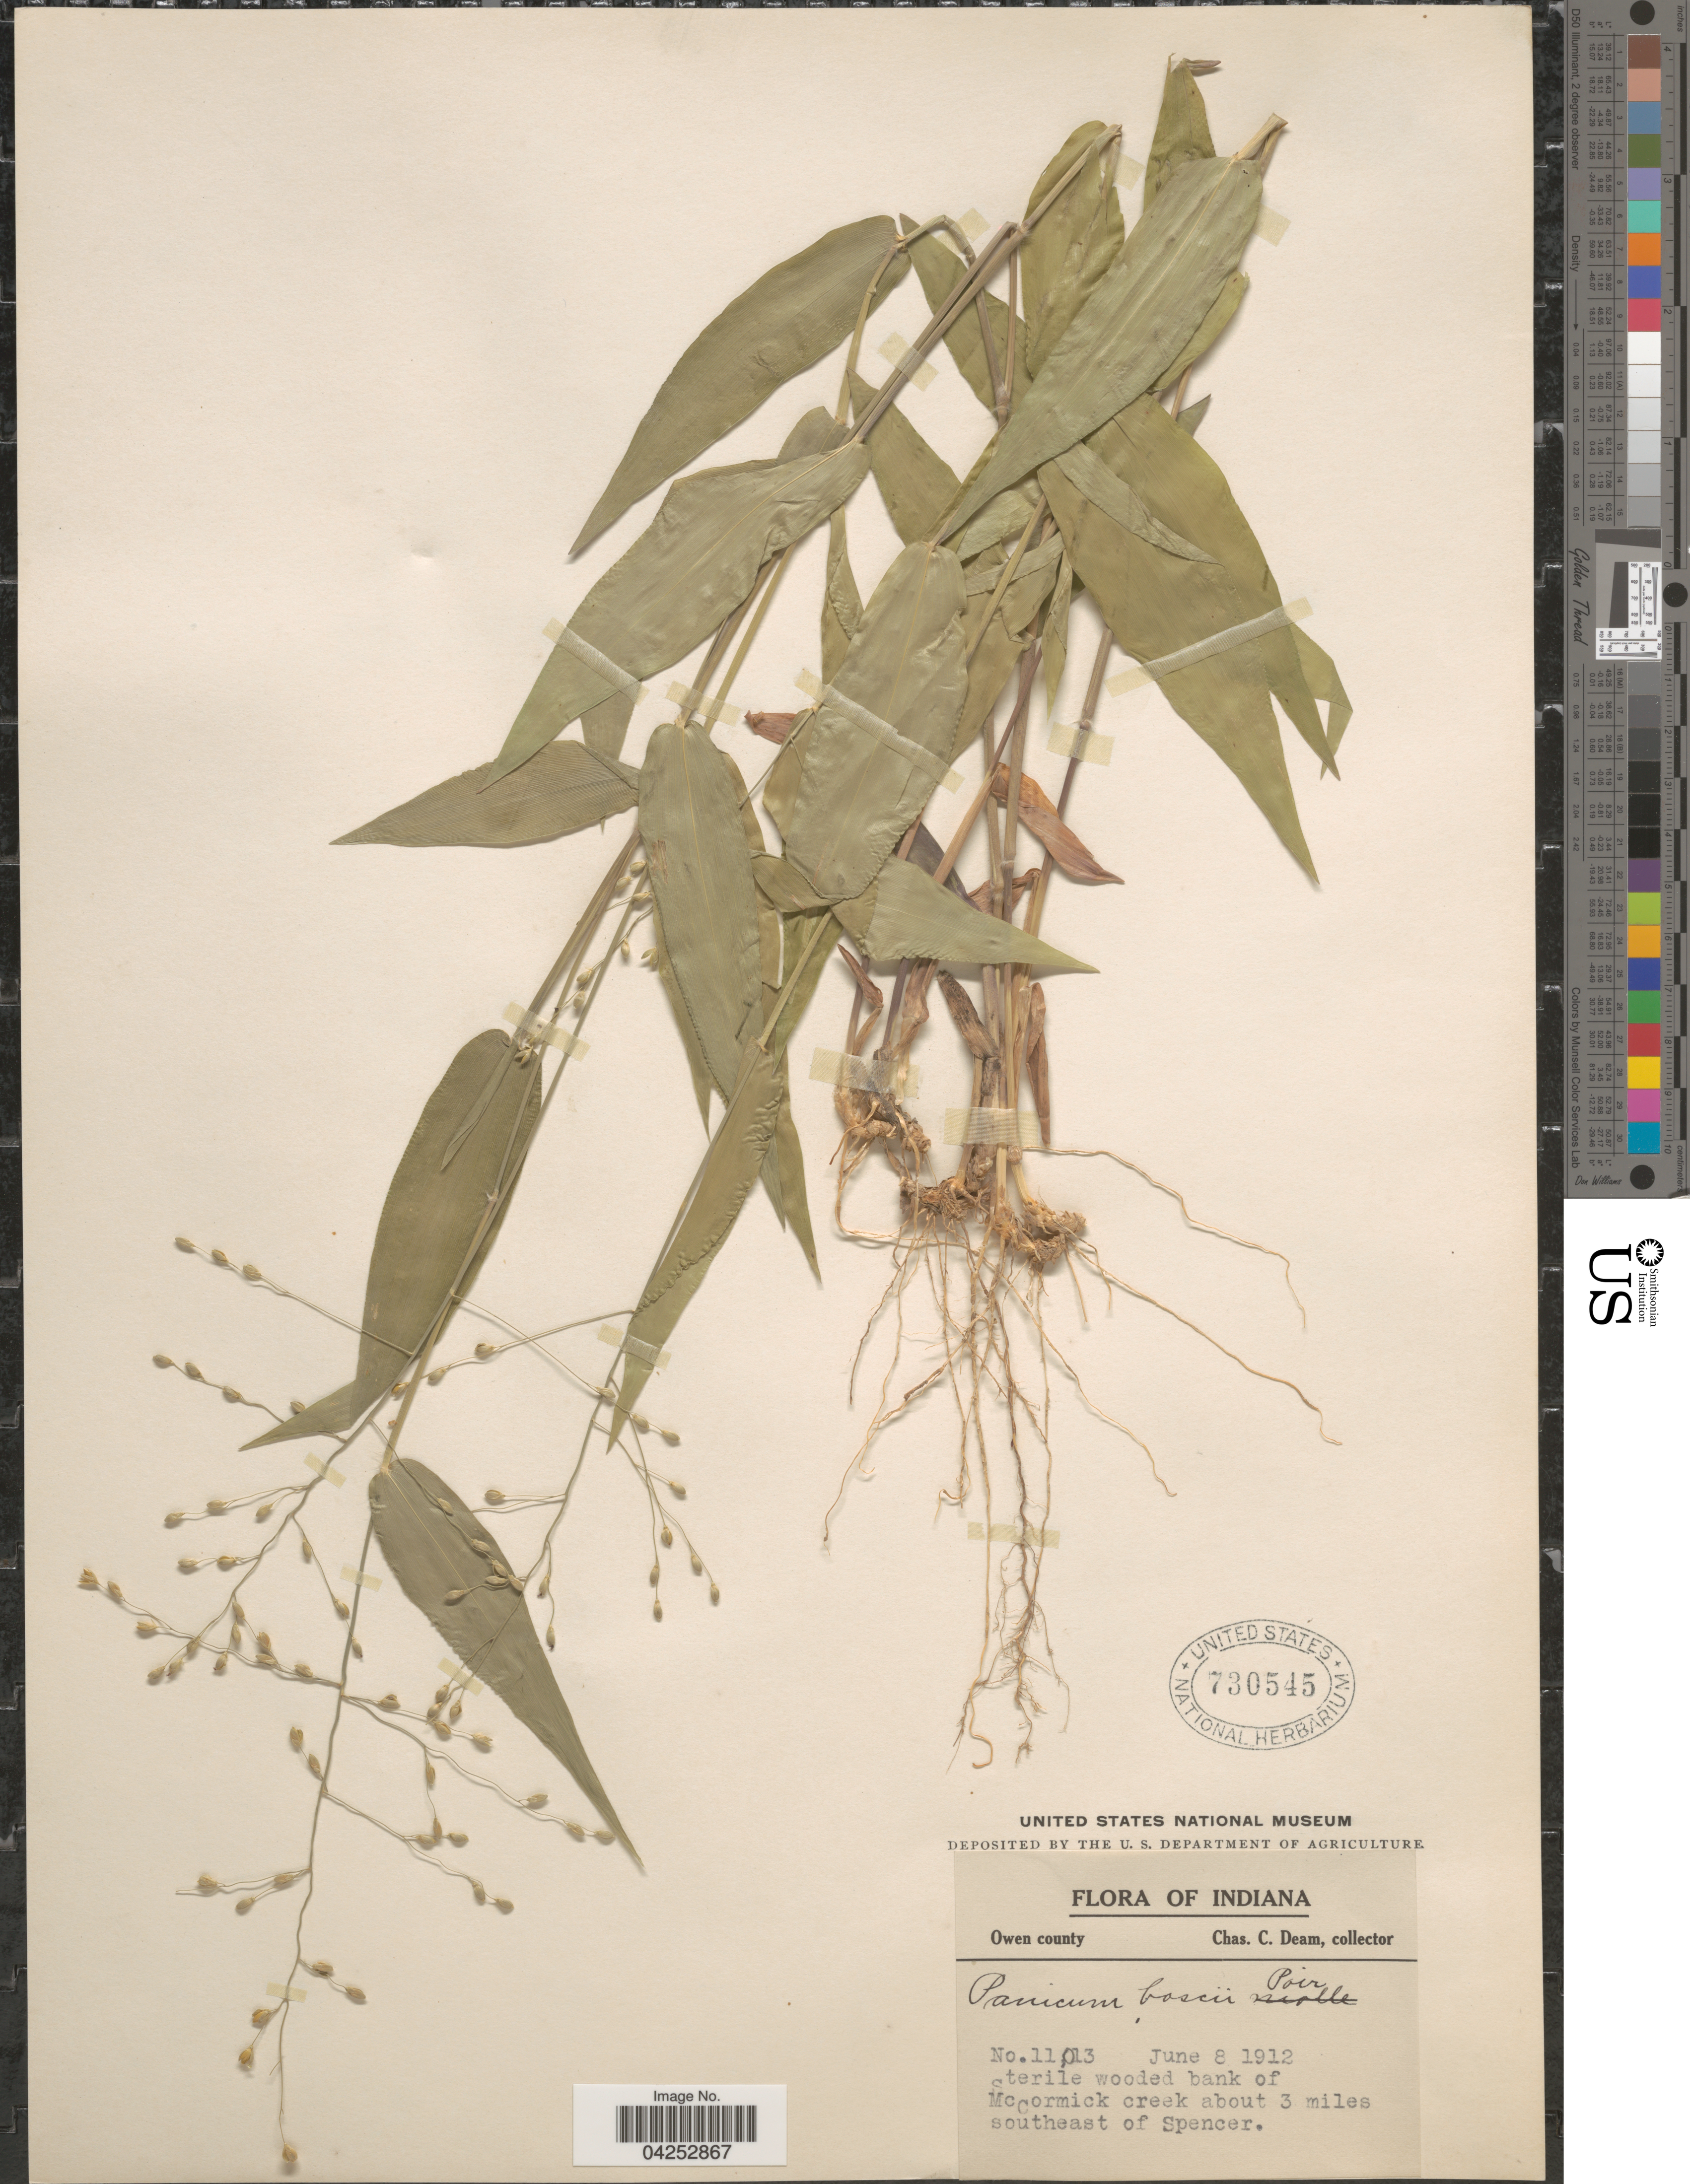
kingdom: Plantae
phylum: Tracheophyta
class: Liliopsida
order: Poales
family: Poaceae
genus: Dichanthelium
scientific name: Dichanthelium boscii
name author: (Poir.) Gould & C.A. Clark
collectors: C. C. Deam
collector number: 11013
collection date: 1912-06-08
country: United States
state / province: Indiana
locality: Owen county. Sterile wooded bank of McCormick creek about 3 miles southeast of Spencer.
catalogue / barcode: US 730545